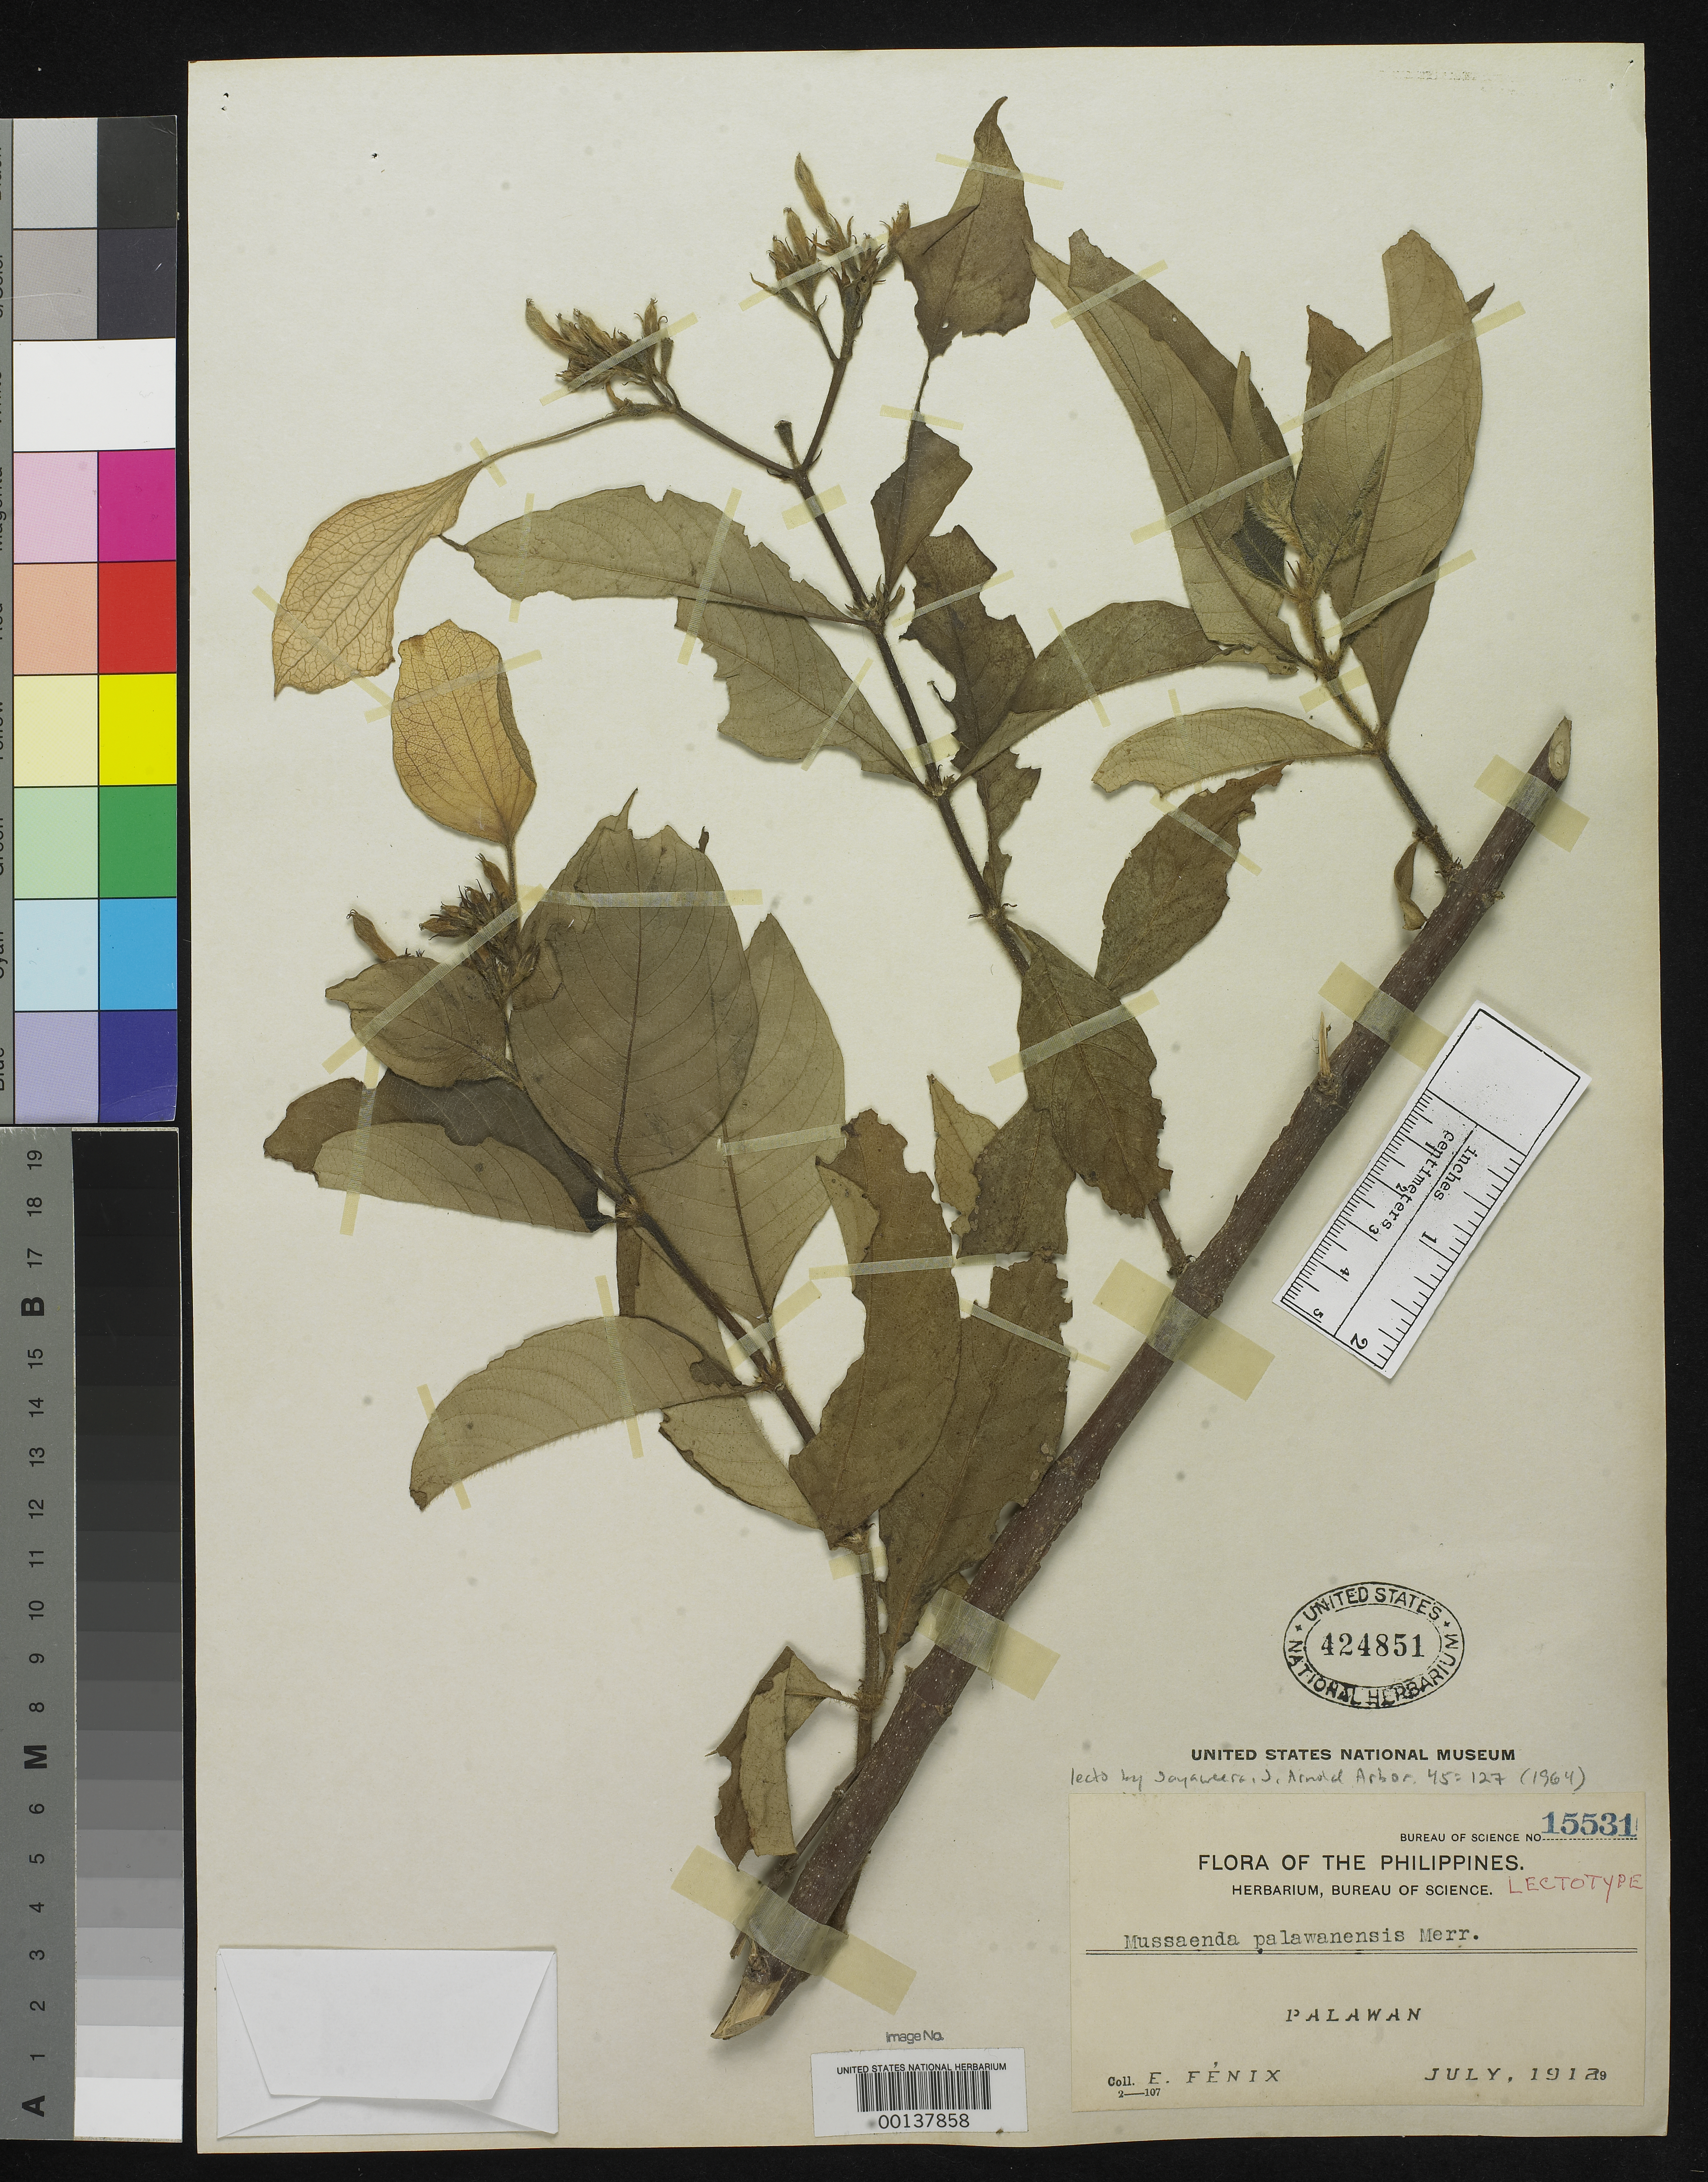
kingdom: Plantae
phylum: Tracheophyta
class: Magnoliopsida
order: Gentianales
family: Rubiaceae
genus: Mussaenda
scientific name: Mussaenda palawanensis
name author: Merr.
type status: Lectotype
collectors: E. Fénix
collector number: Bur. Sci. 15531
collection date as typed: Jul 1912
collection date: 1912-07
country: Philippines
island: Palawan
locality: Palawan.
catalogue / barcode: US 424851